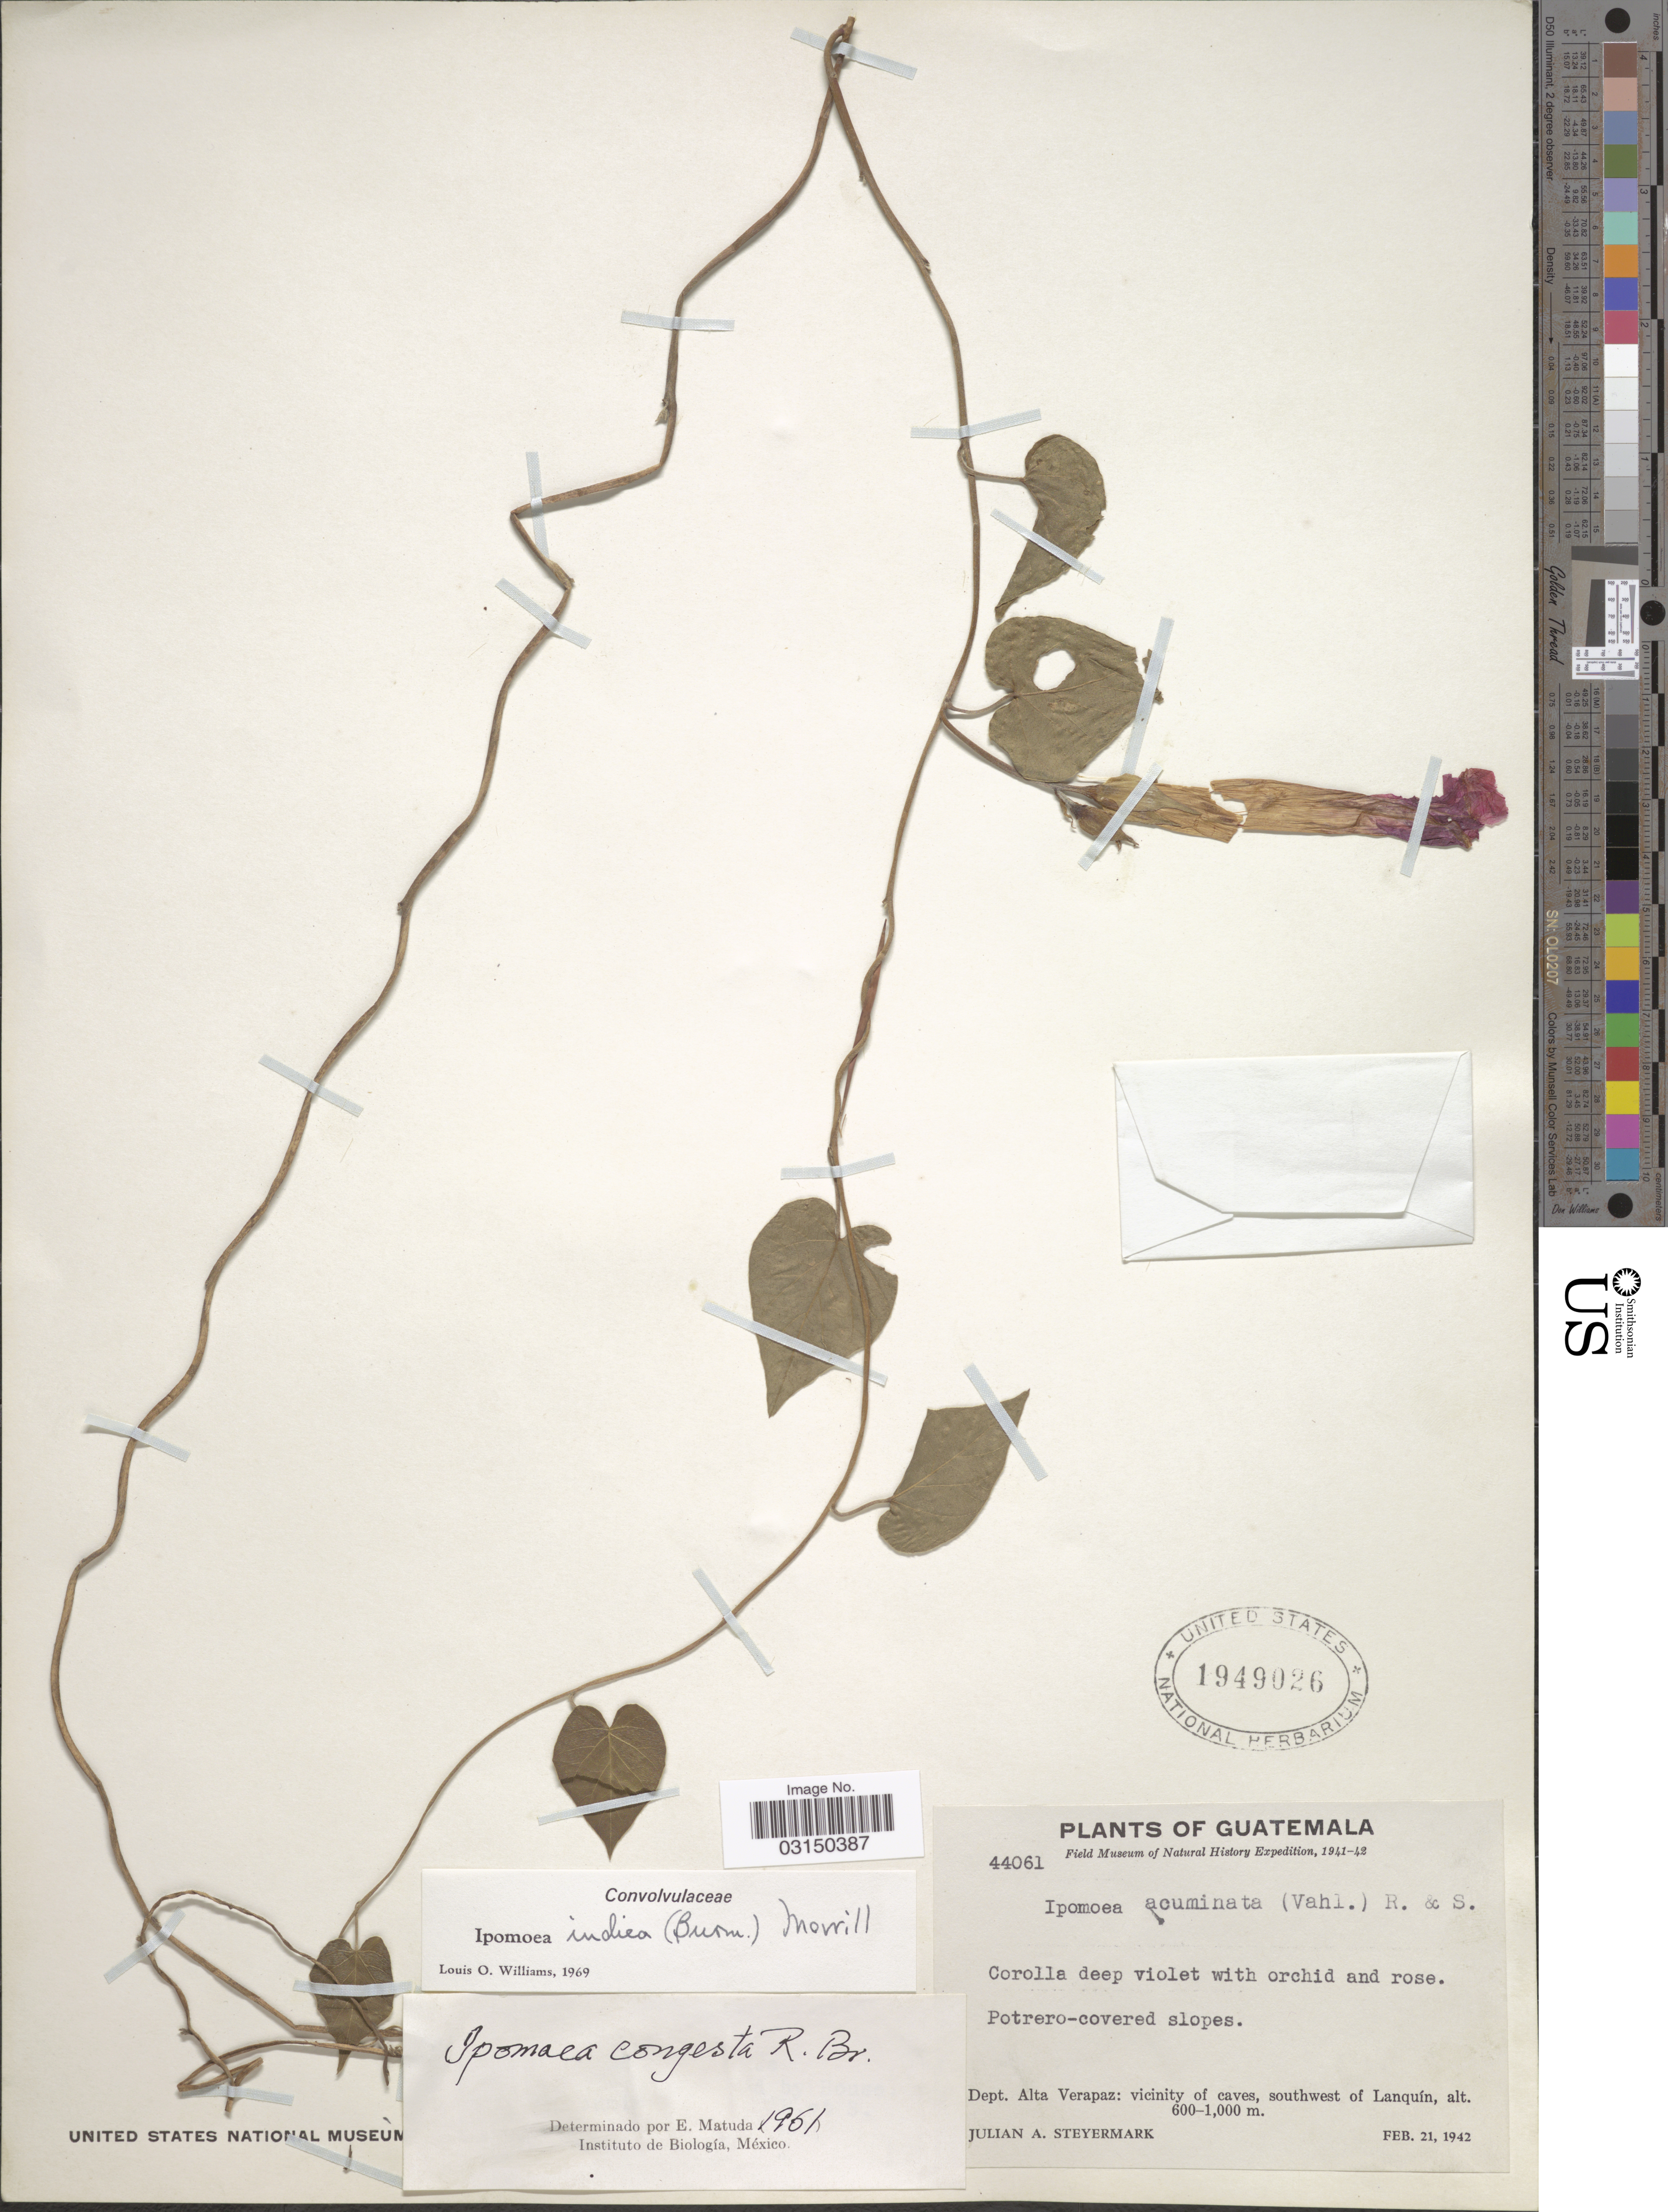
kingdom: Plantae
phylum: Tracheophyta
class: Magnoliopsida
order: Solanales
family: Convolvulaceae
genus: Ipomoea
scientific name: Ipomoea indica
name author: (Burm.) Merr.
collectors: J. Steyermark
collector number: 44061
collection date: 1942-02-21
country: Guatemala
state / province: Alta Verapaz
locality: Dept. Alta Verapaz: vicinity of caves, southwest of Lanquín.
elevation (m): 600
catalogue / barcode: US 1949026